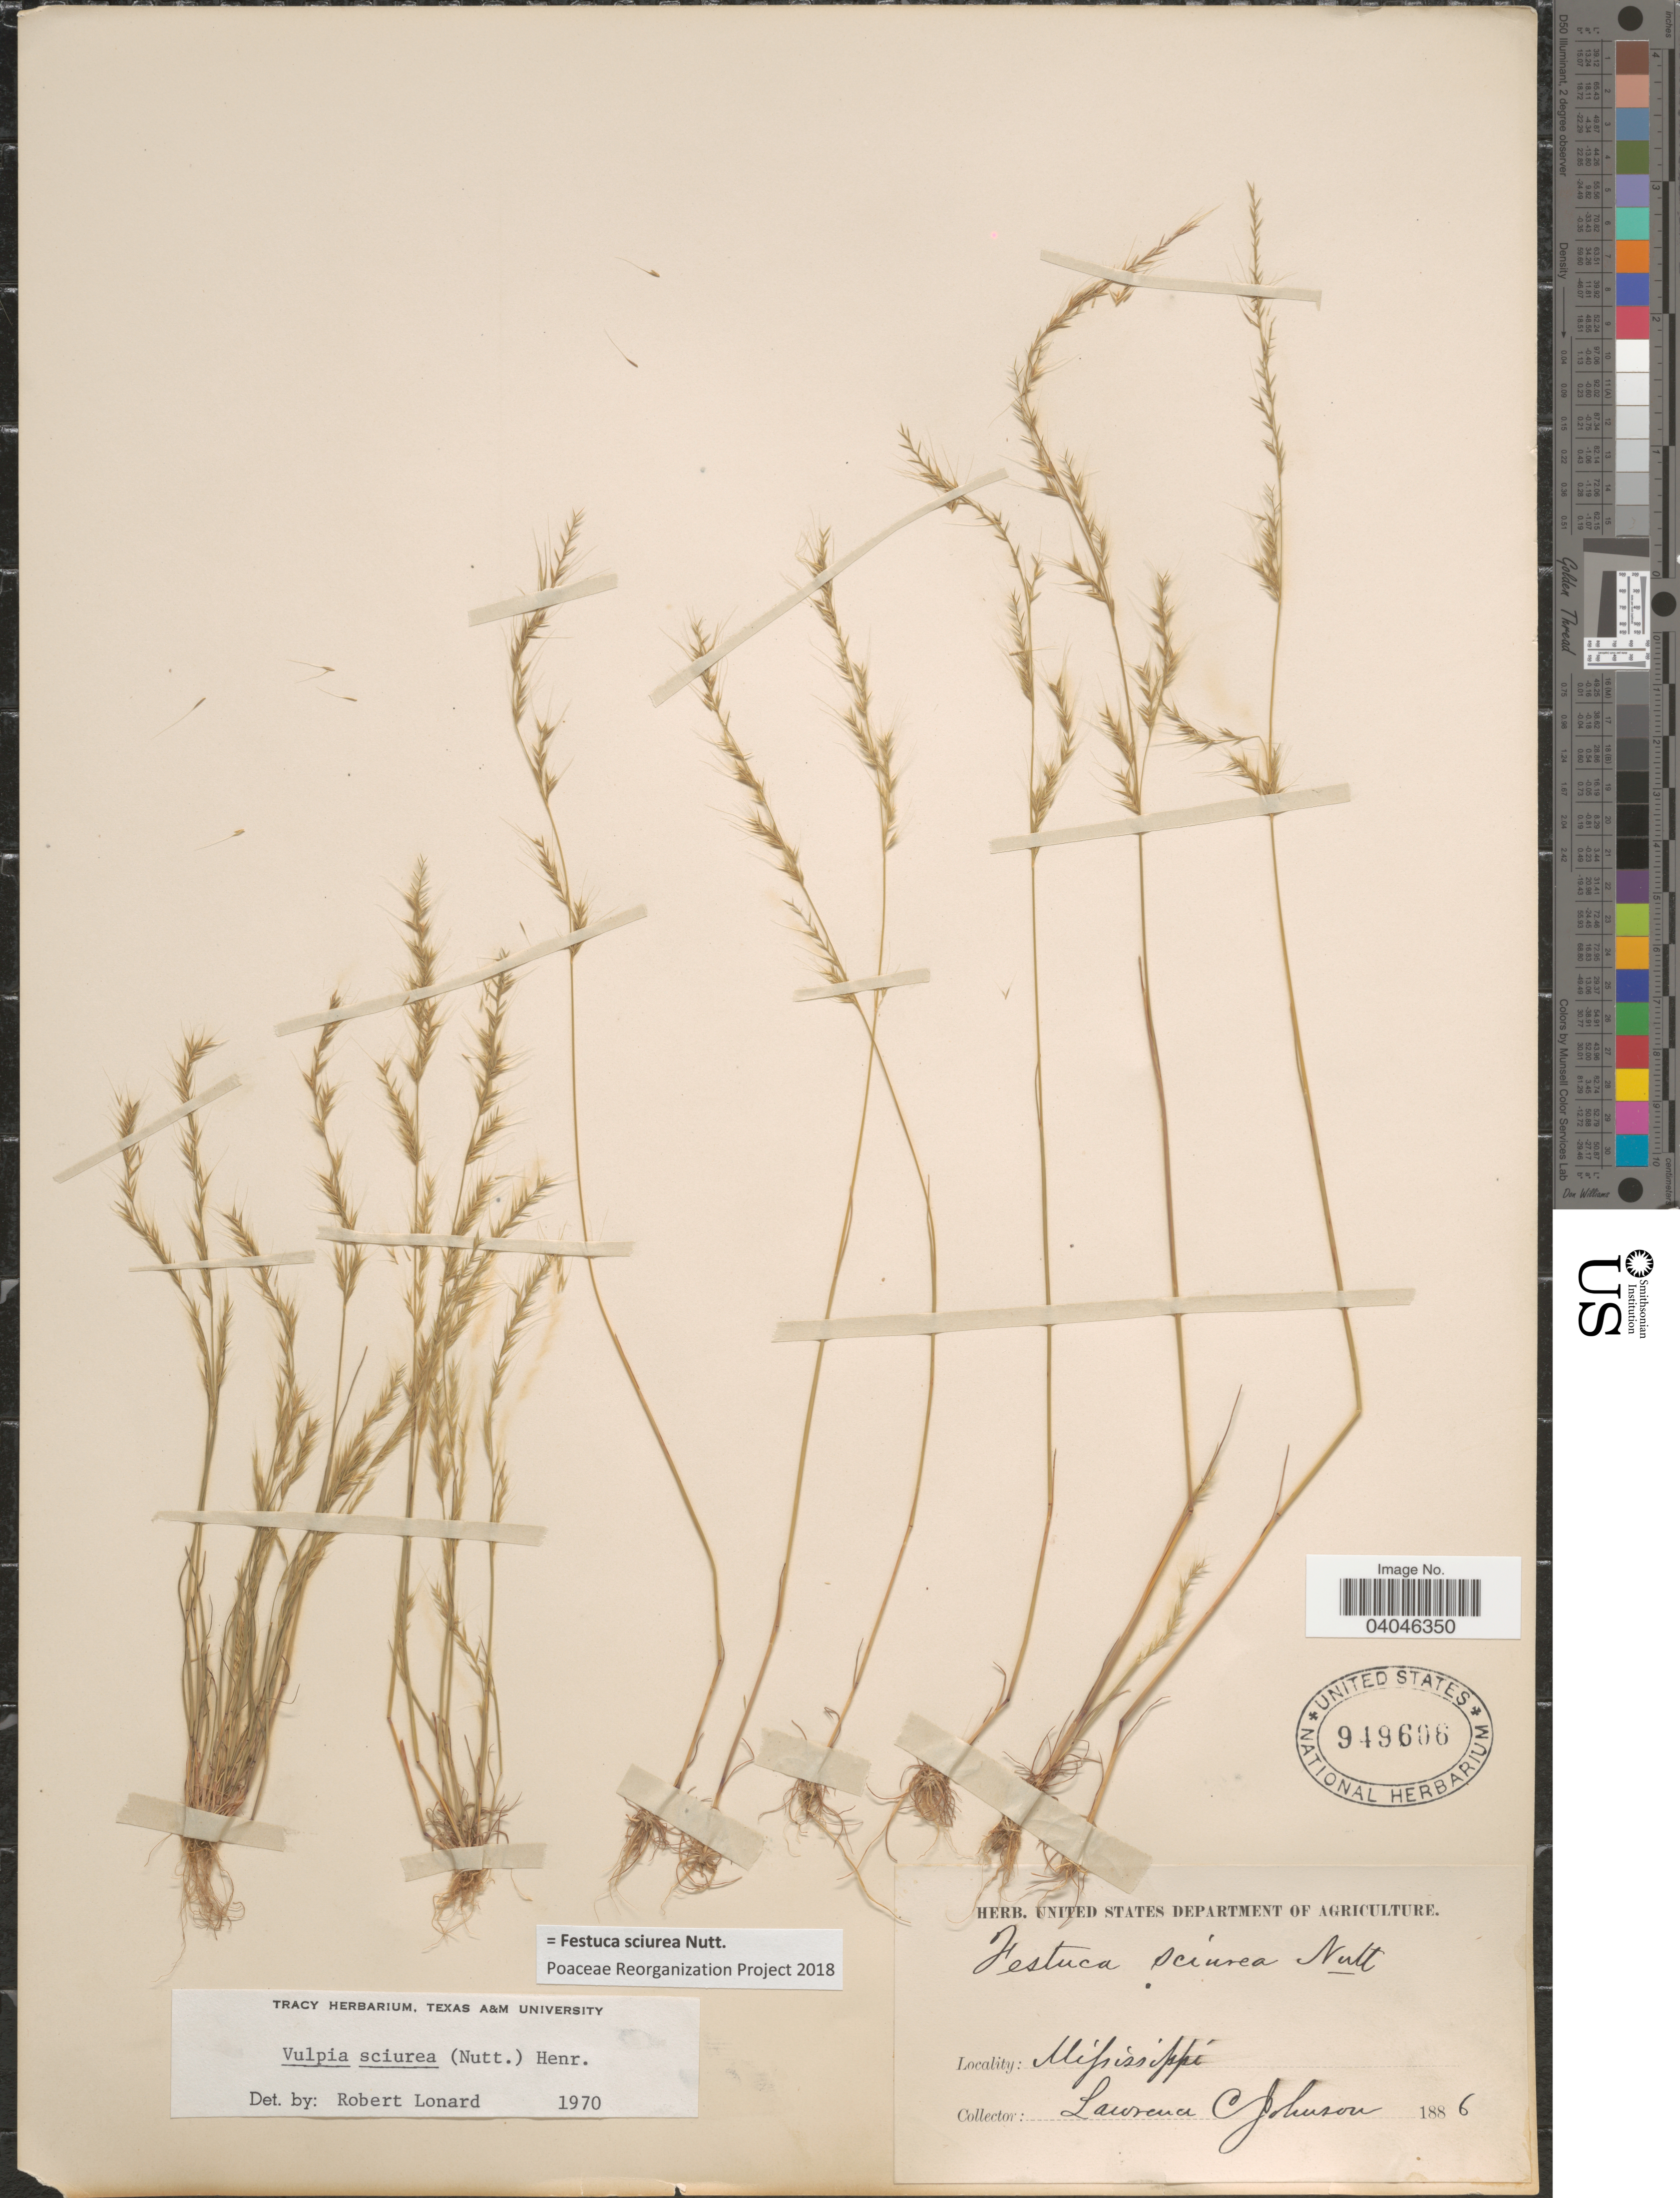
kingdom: Plantae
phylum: Tracheophyta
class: Liliopsida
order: Poales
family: Poaceae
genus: Festuca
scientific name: Festuca sciurea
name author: Nutt.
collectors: L. A. S. Johnson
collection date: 1886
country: United States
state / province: Mississippi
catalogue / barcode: US 949606